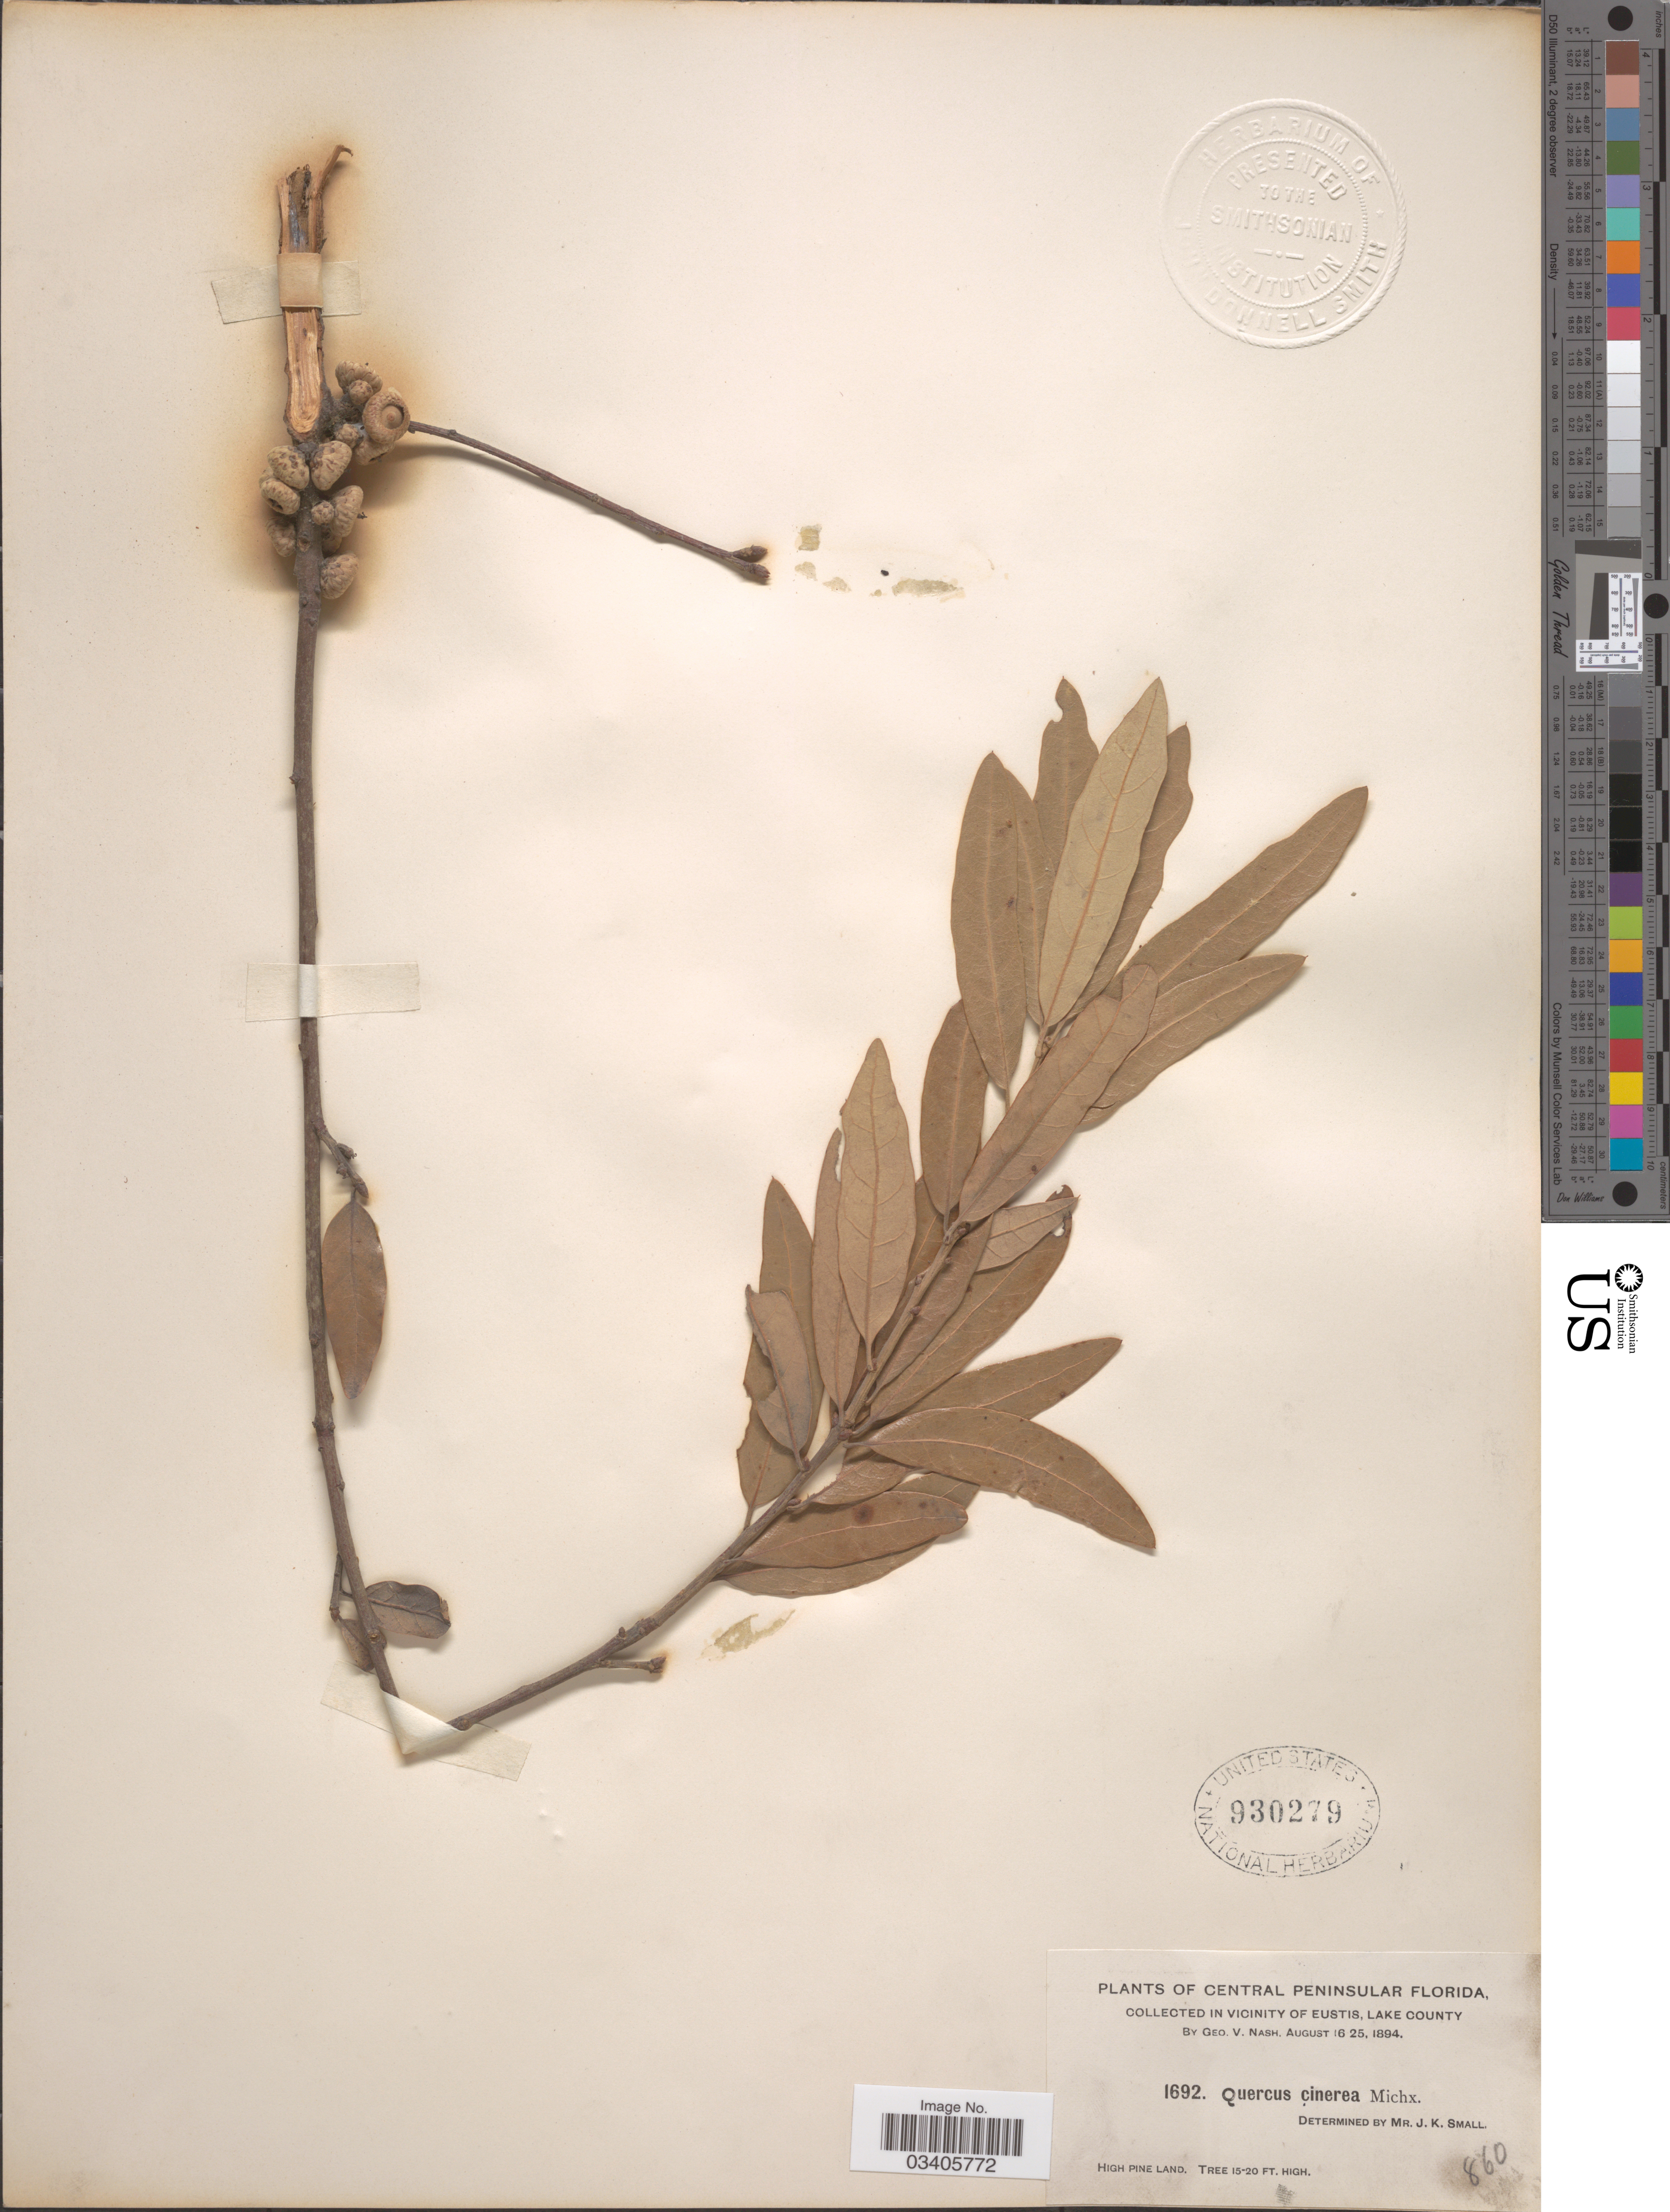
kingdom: Plantae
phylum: Tracheophyta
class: Magnoliopsida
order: Fagales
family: Fagaceae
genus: Quercus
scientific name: Quercus incana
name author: W. Bartram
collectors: G. V. Nash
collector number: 1692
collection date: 1894-08-16/1894-08-25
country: United States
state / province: Florida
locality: Central Peninsular Florida. In vicinity of Eustis, Lake County. High Pine Land.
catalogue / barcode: US 930279